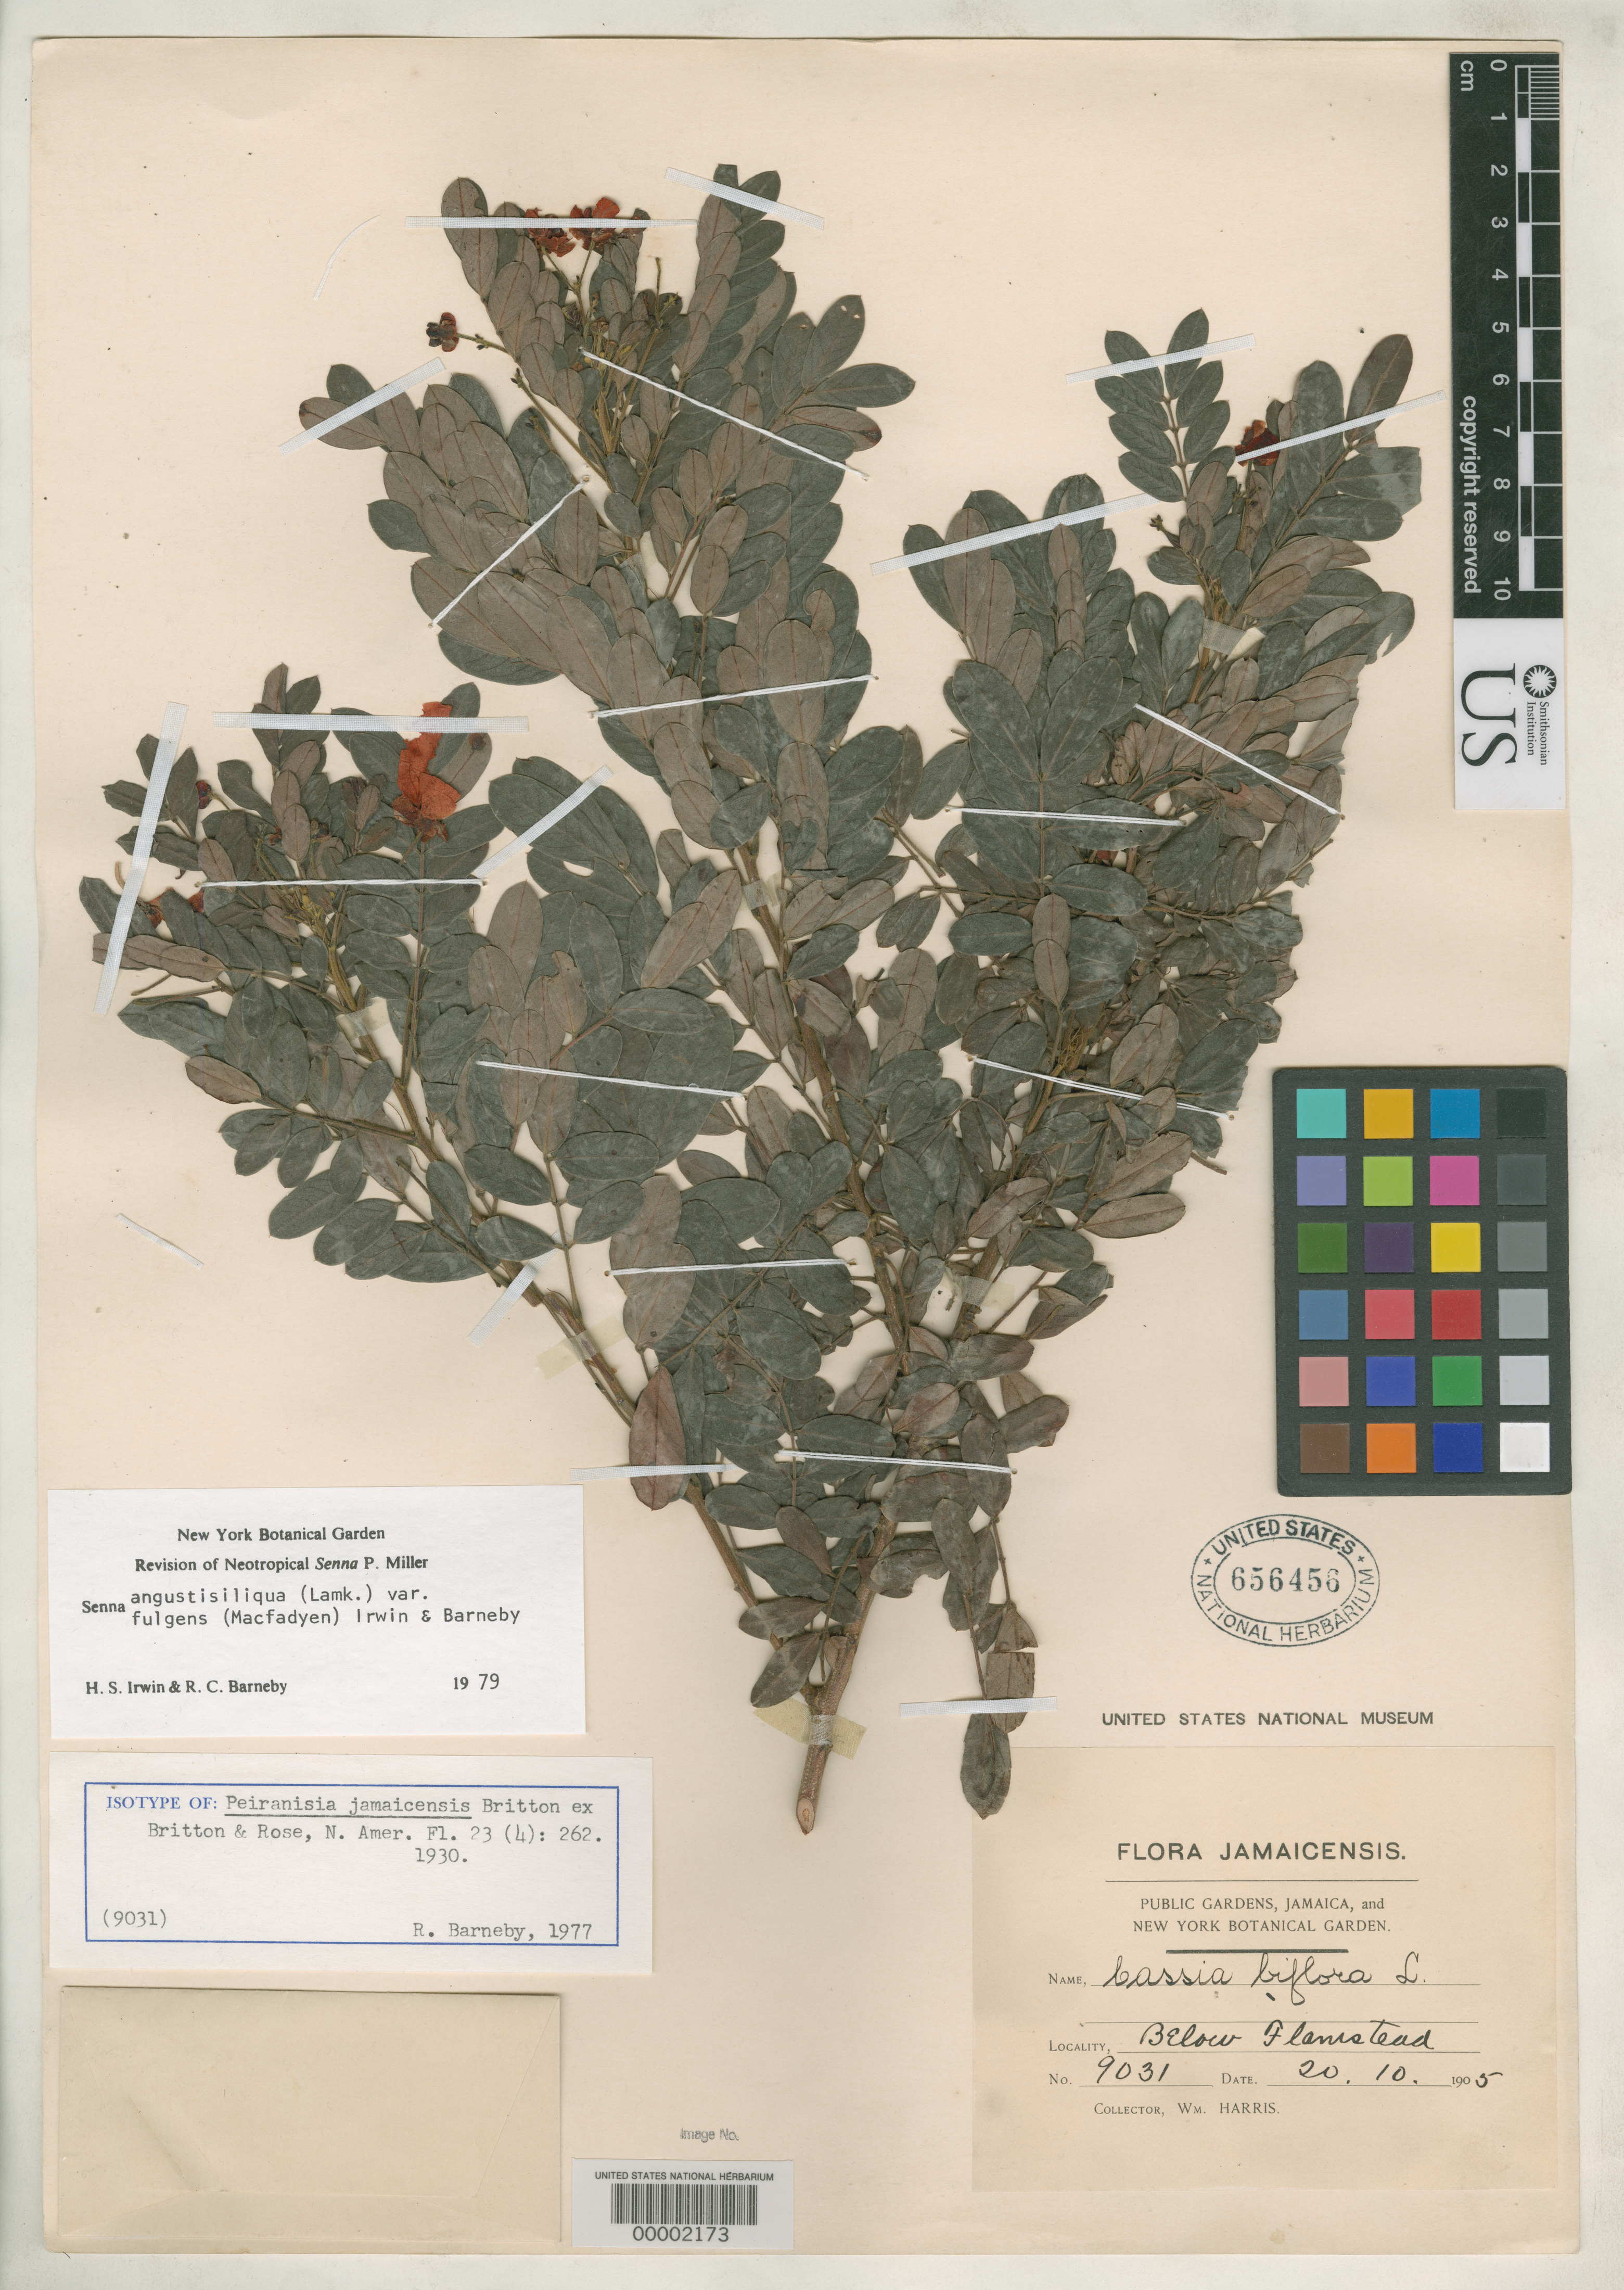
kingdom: Plantae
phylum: Tracheophyta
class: Magnoliopsida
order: Fabales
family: Fabaceae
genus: Peiranisia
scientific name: Peiranisia jamaicensis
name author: Britton in Britton & Rose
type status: Isotype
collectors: W. H. Harris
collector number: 9031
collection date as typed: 20 Oct 1905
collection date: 1905-10-20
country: Jamaica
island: Greater Antilles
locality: Below Flamstead.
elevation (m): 900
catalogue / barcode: US 656456